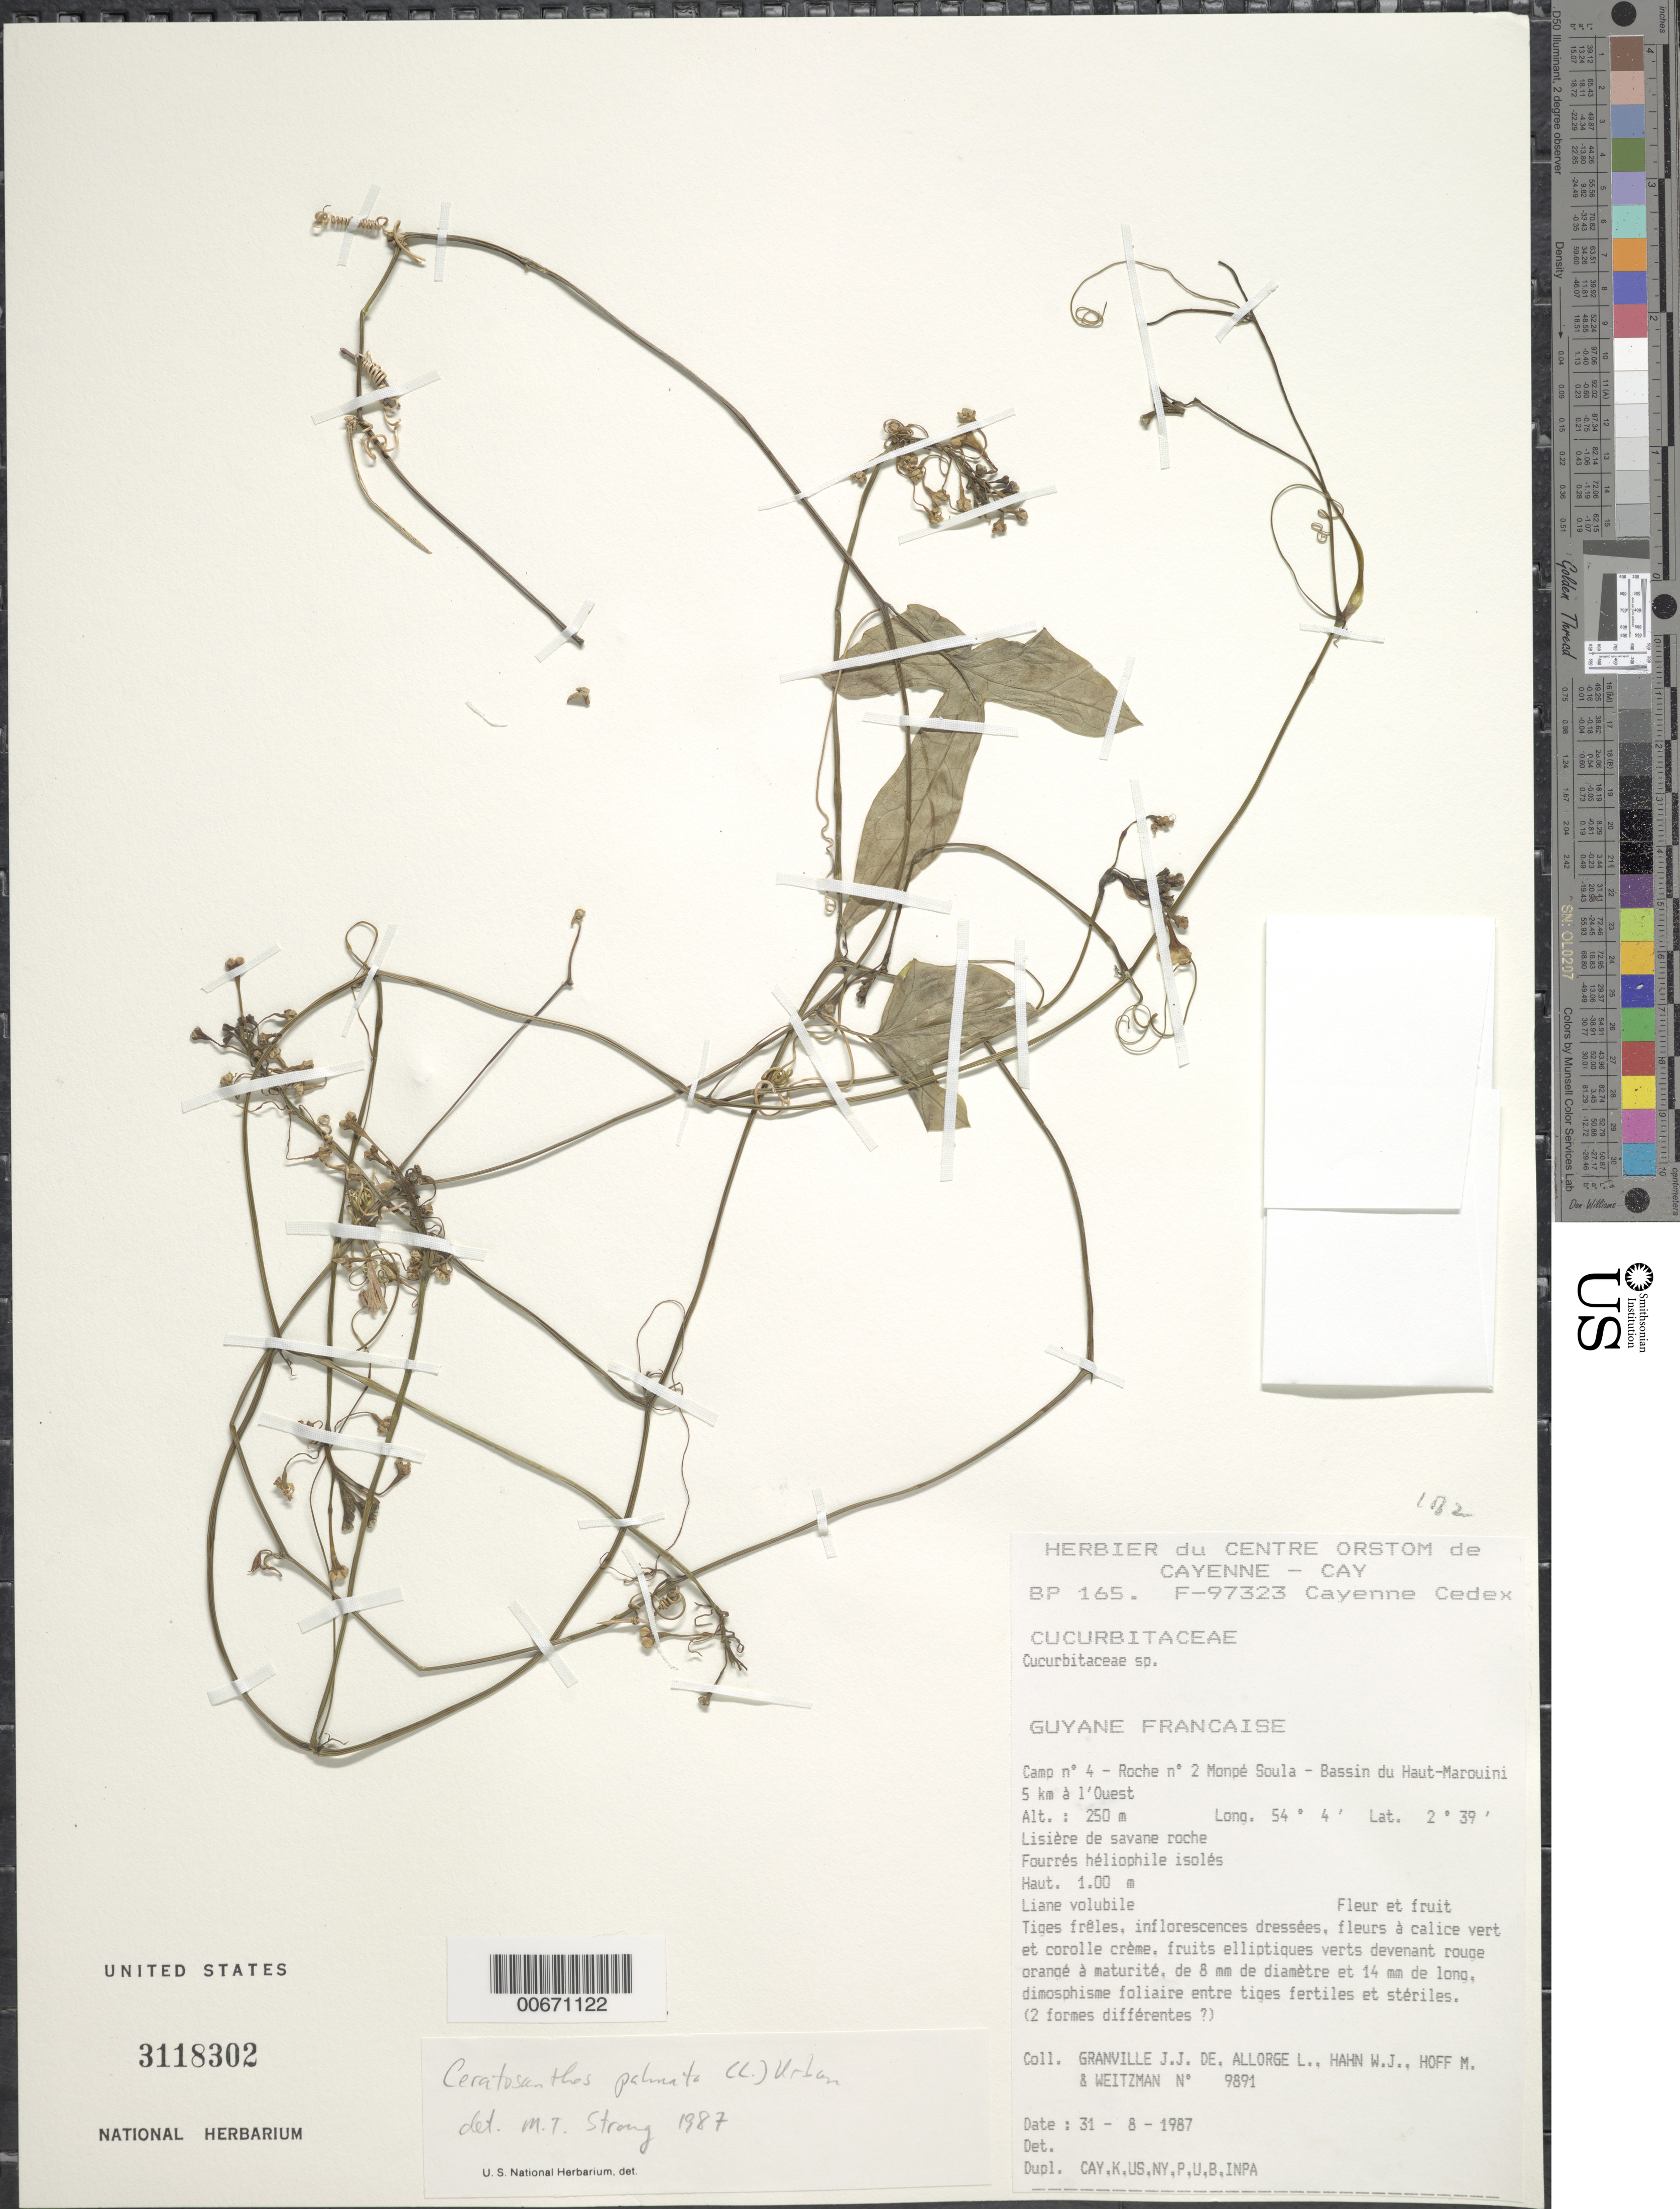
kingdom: Plantae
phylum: Tracheophyta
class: Magnoliopsida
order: Cucurbitales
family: Cucurbitaceae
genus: Ceratosanthes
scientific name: Ceratosanthes palmata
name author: (L.) Urb.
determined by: Strong, M. T., (US), Smithsonian Institution - National Museum of Natural History (UNITED STATES)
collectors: J.-J. de Granville, L. Allorge, W. J. Hahn, M. Hoff & A. L. Weitzman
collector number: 9891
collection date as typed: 31-Aug-87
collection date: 1987-08-31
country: French Guiana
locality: Monpé Soula, Camp #4, roche no. 2, Bassin du Haut-Marouini, 5 km W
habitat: Lisière de savane roche, fourrés héliophile isolés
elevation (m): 250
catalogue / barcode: US 3118302